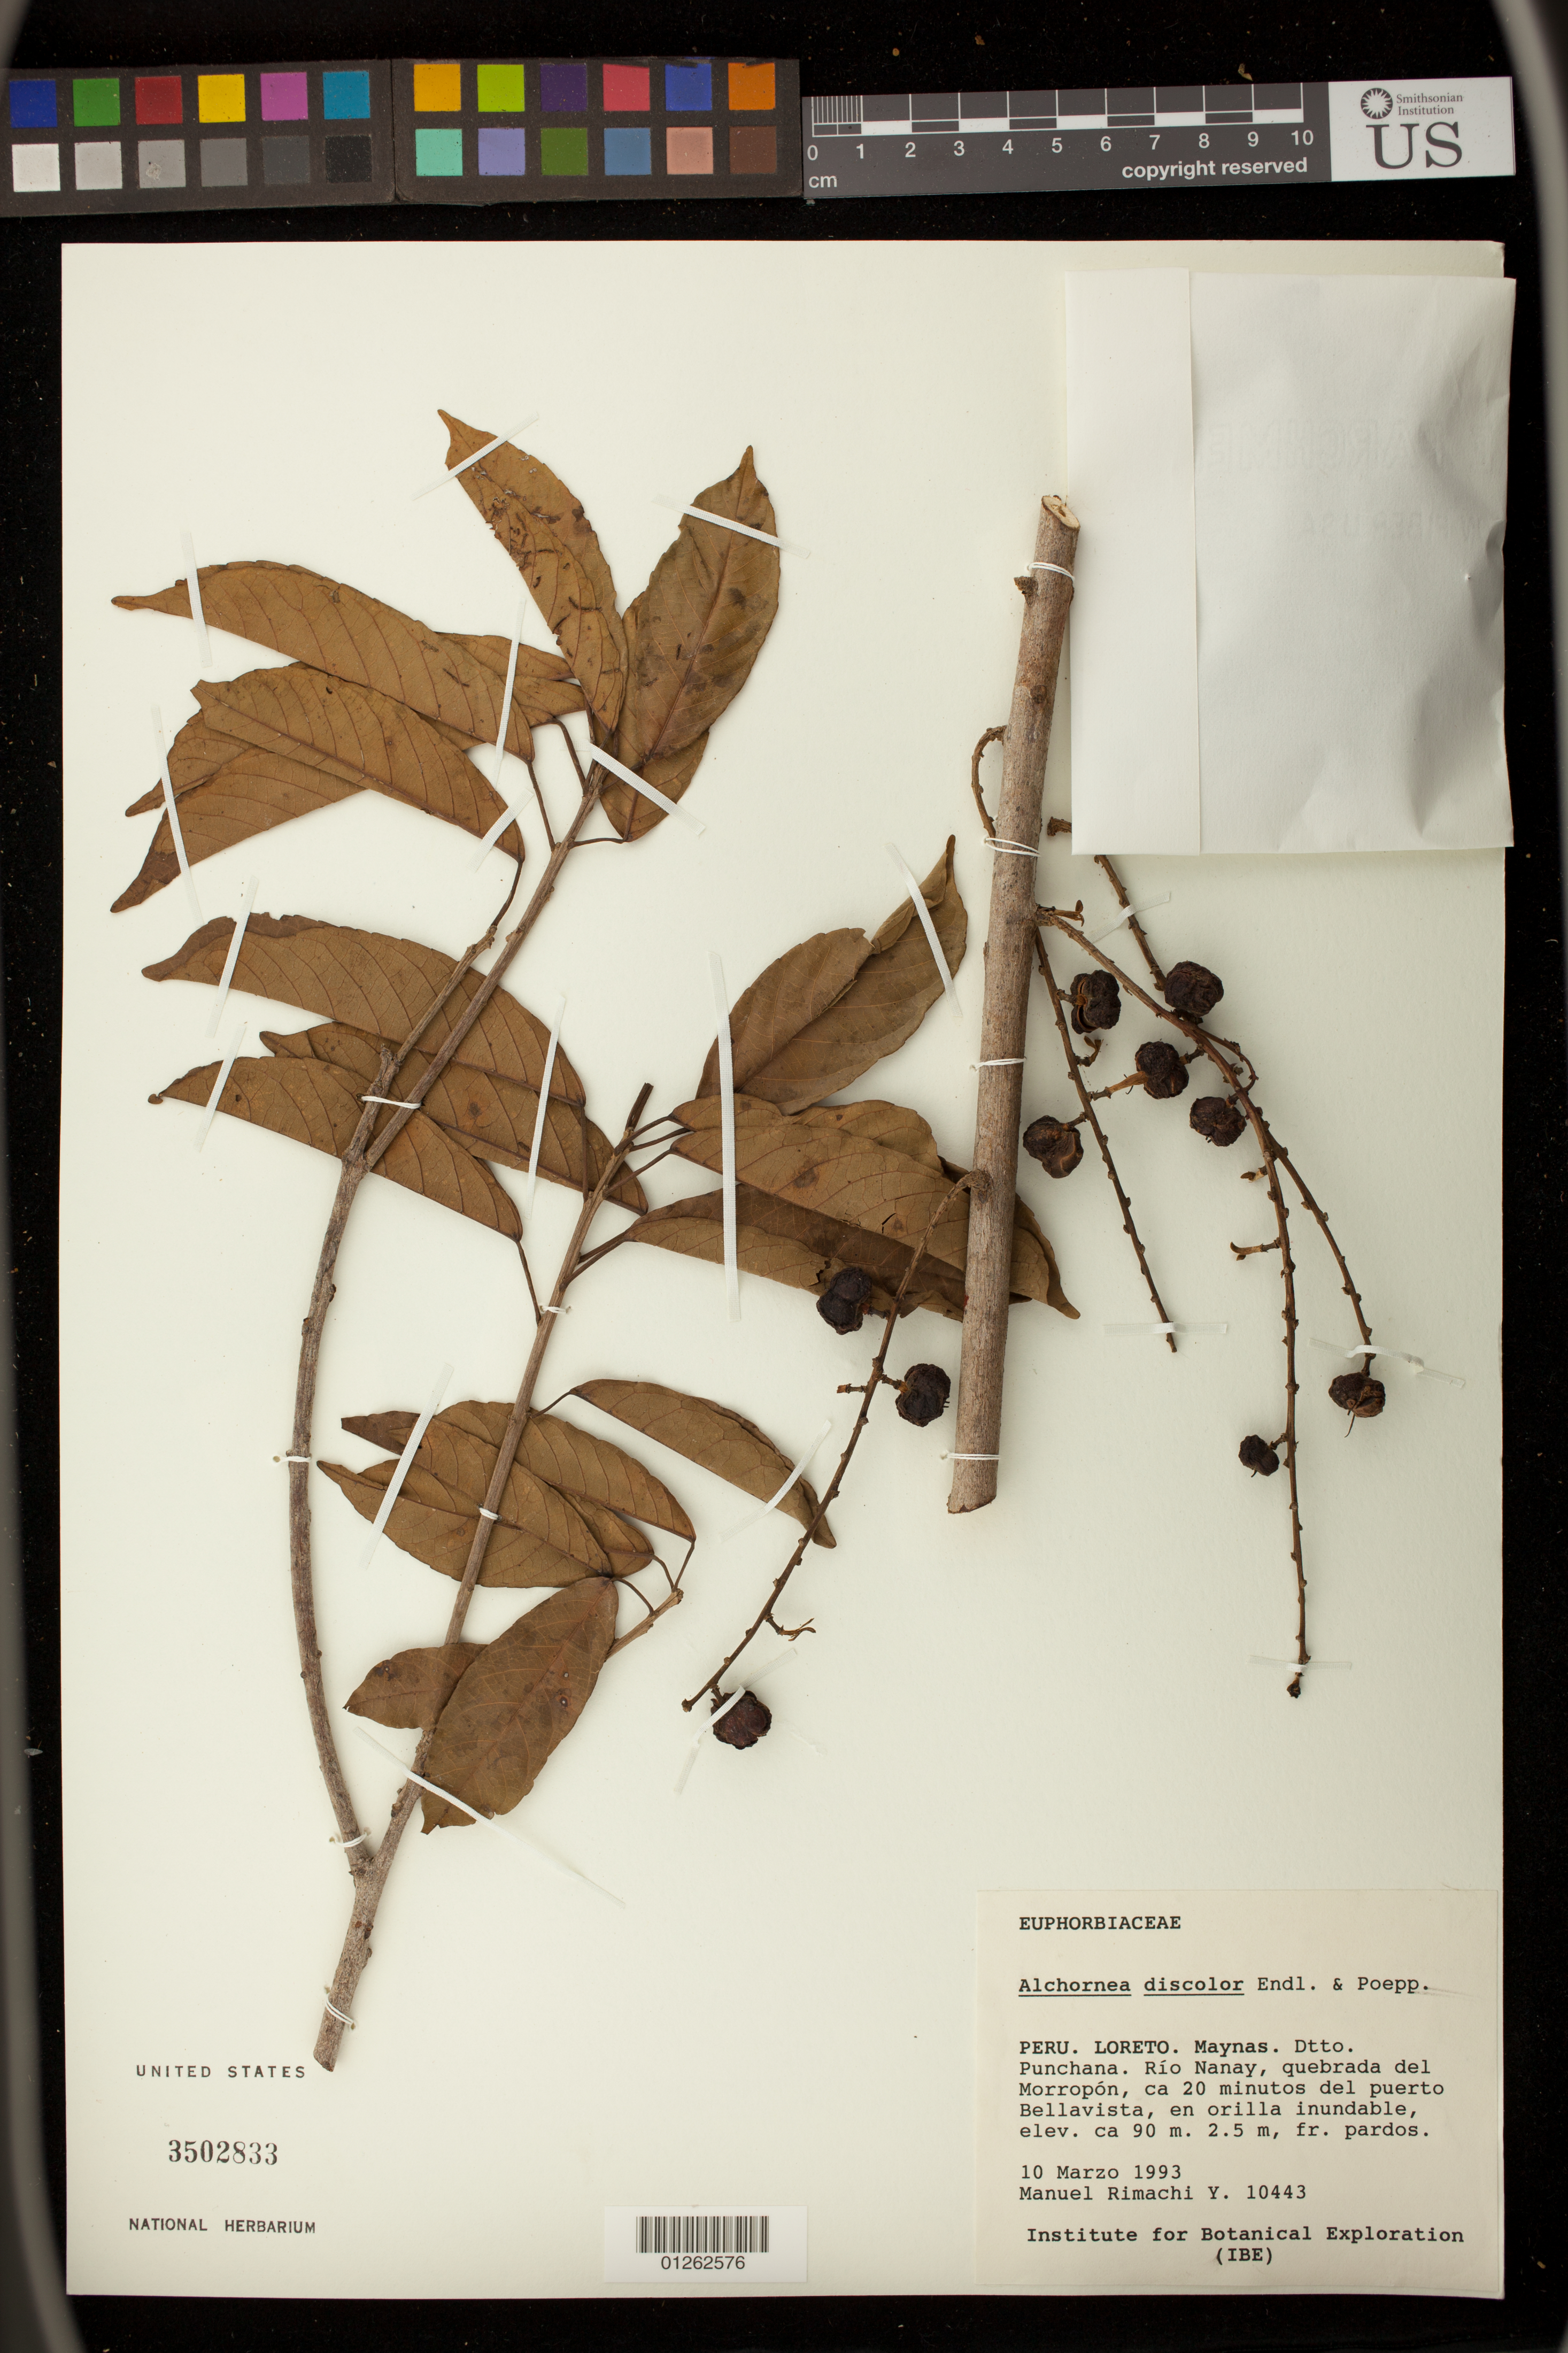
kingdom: Plantae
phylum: Tracheophyta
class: Magnoliopsida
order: Malpighiales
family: Euphorbiaceae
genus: Alchornea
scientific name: Alchornea discolor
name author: Poepp. & Endl.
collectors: M. Rimachi Y.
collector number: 10443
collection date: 1993-03-10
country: Peru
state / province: Loreto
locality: Maynas. Dtt. Punchana. Rio Nanay, quebrada del Morropon, ca 20 minuts del puert Bellavista.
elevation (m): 90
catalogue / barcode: US 3502833